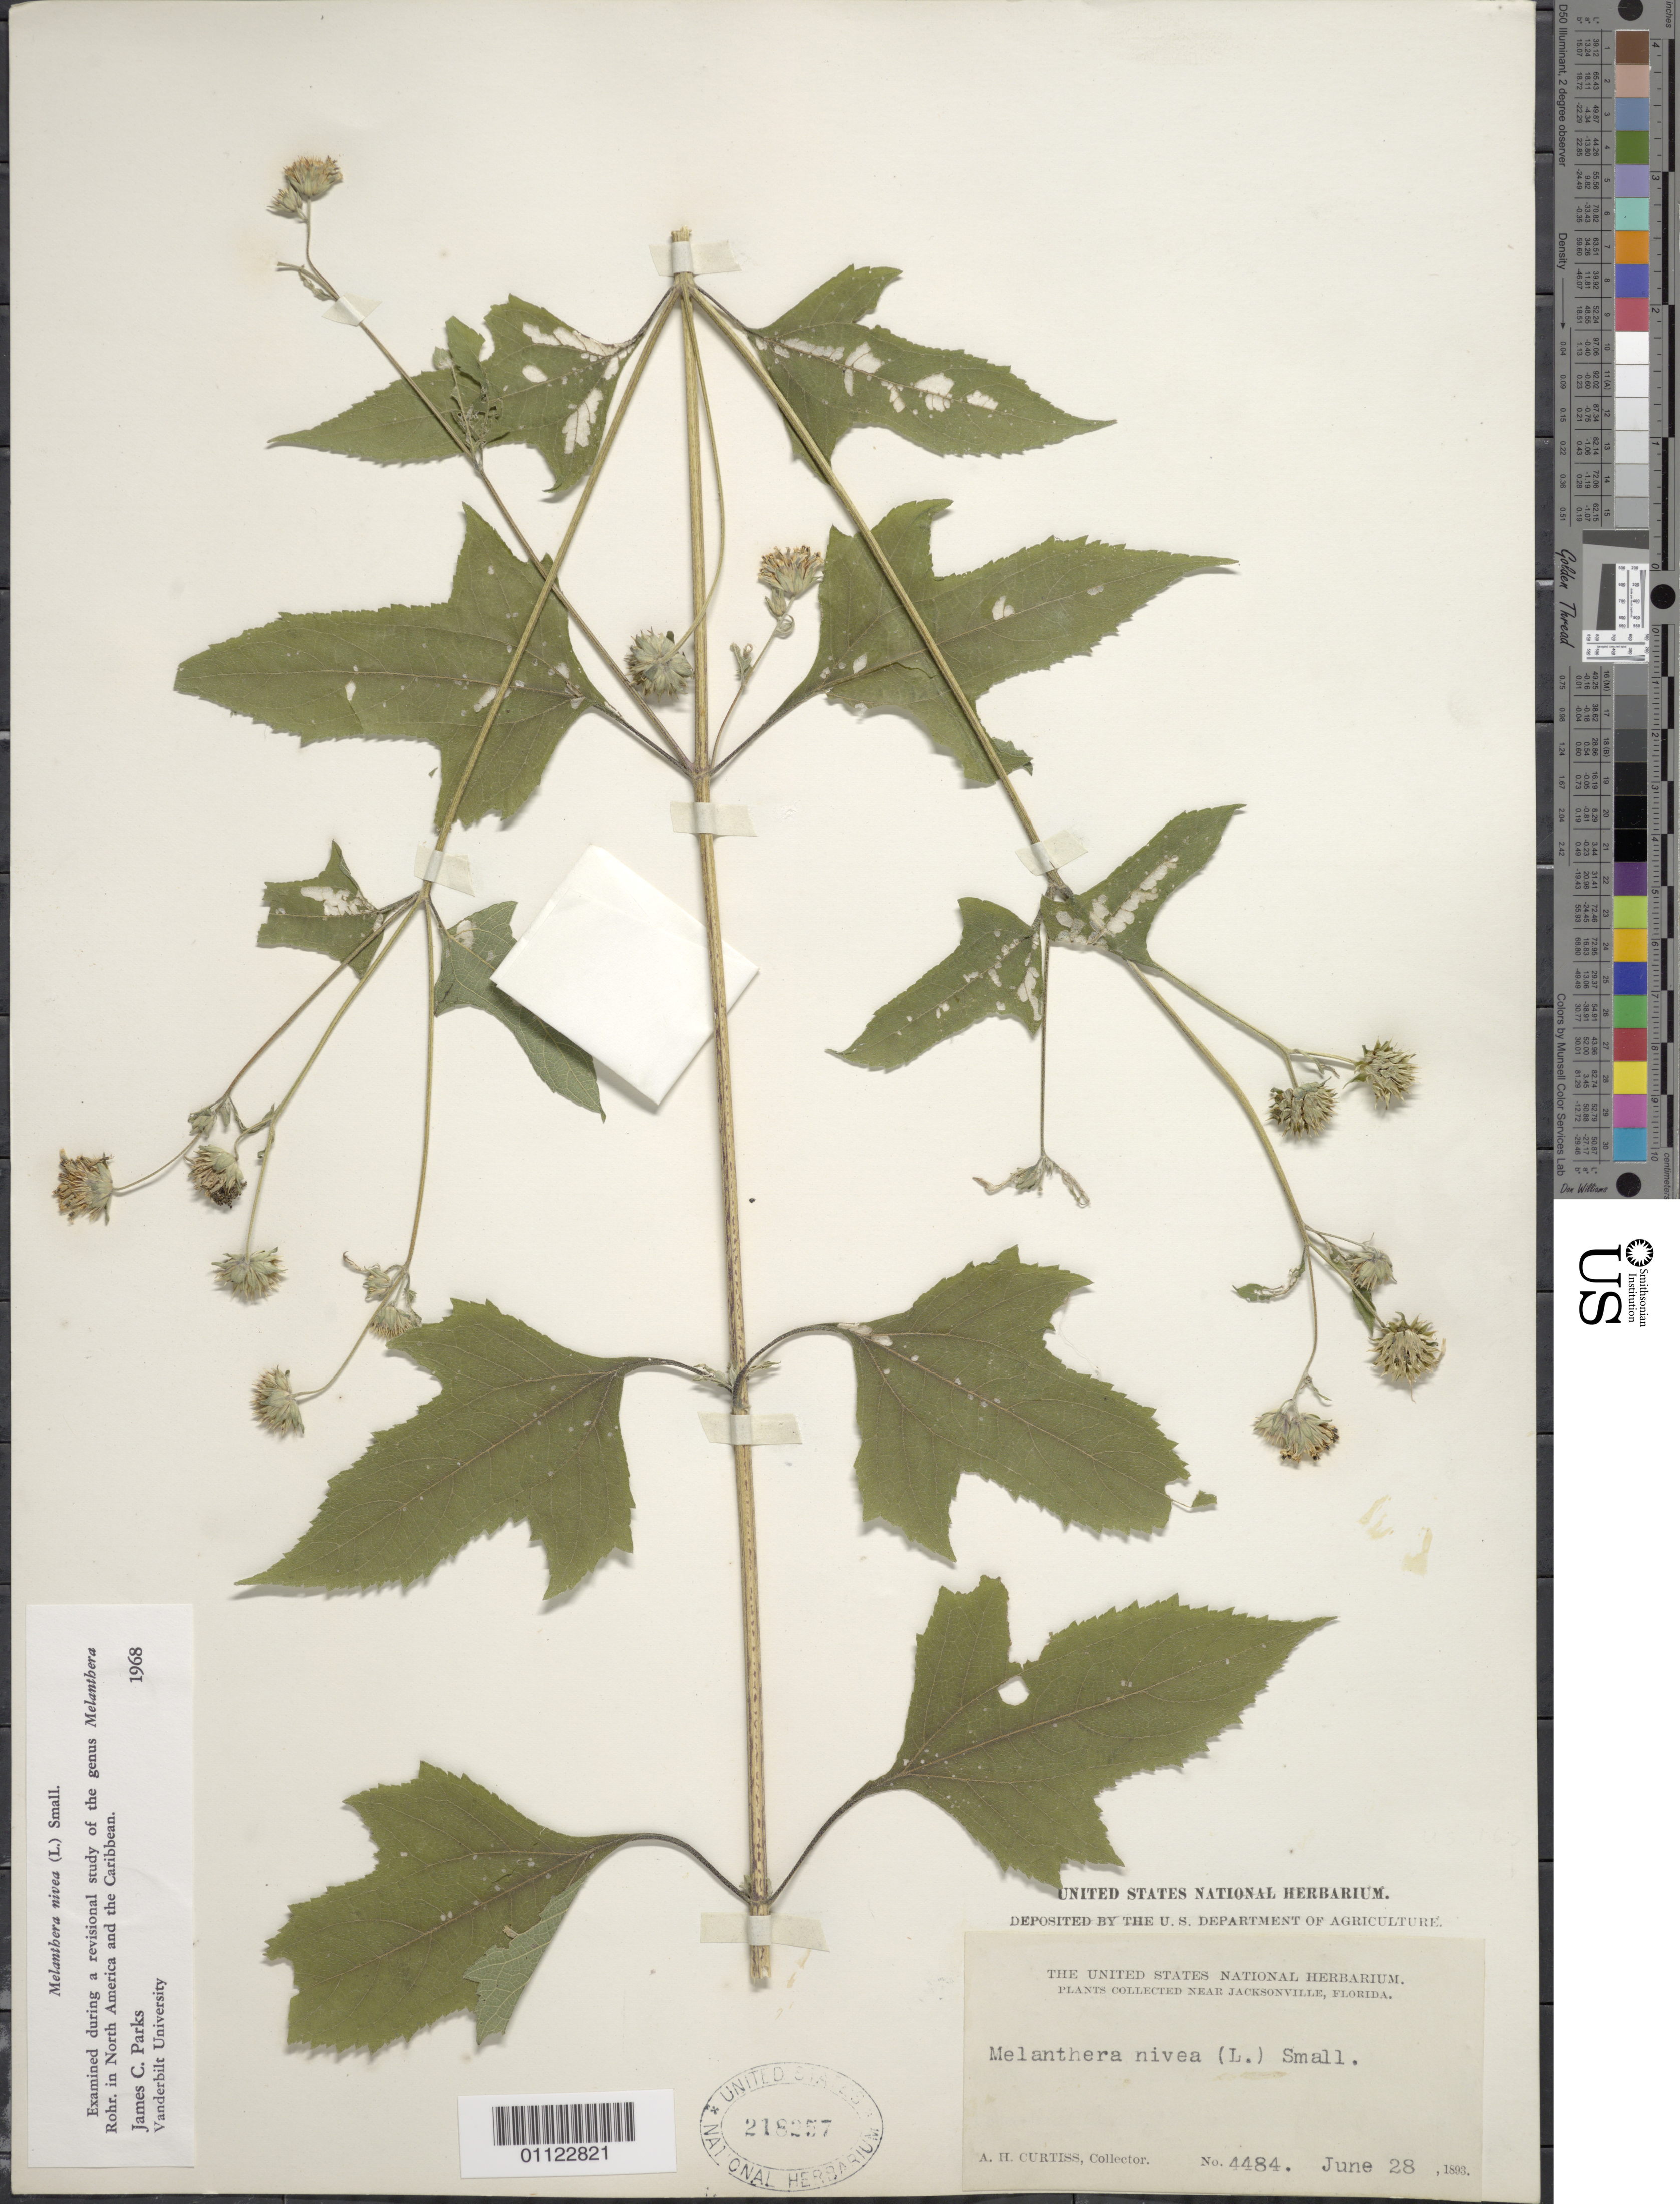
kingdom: Plantae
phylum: Tracheophyta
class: Magnoliopsida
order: Asterales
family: Asteraceae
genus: Melanthera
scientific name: Melanthera nivea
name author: (L.) Small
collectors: A. H. Curtiss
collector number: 4484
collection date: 1893-06-28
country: United States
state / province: Florida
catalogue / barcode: US 218257